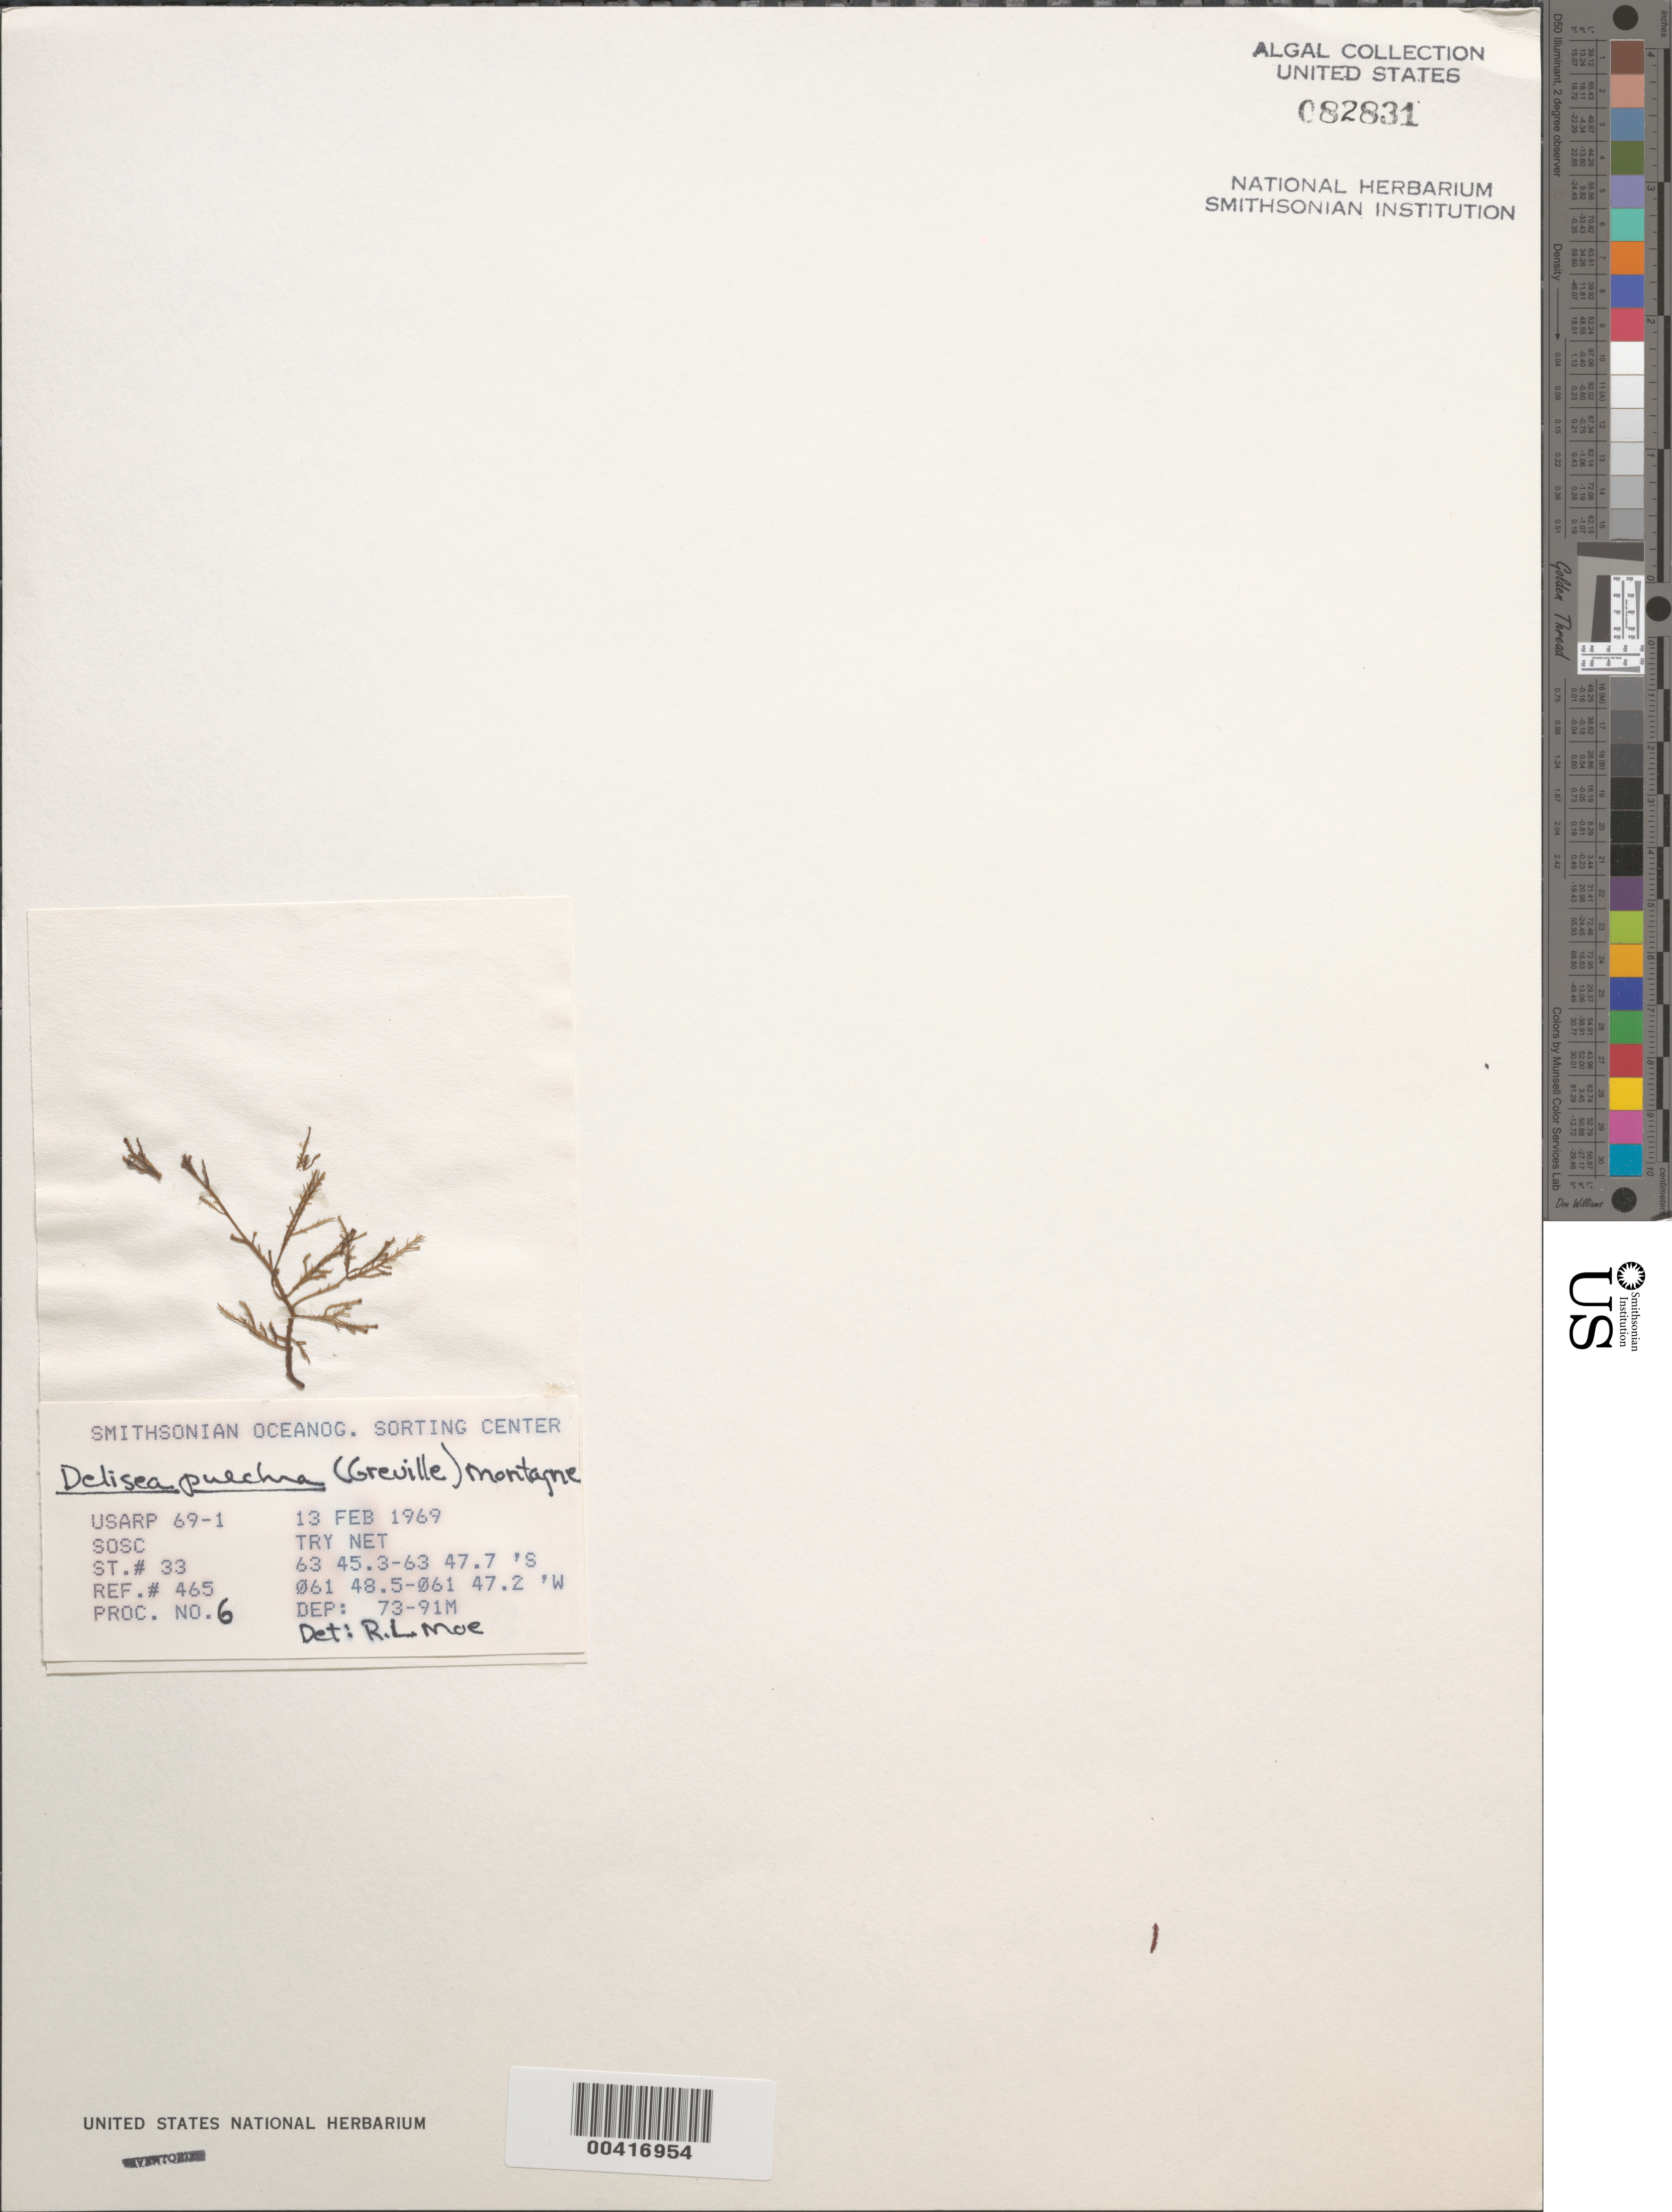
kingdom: Plantae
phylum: Rhodophyta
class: Florideophyceae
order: Bonnemaisoniales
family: Bonnemaisoniaceae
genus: Delisea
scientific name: Delisea pulchra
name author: (Grev.) Mont.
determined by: Moe, R. L.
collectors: SOSC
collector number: Station 33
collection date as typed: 13 Feb 1969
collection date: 1969-02-13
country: Antarctica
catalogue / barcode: US 82831